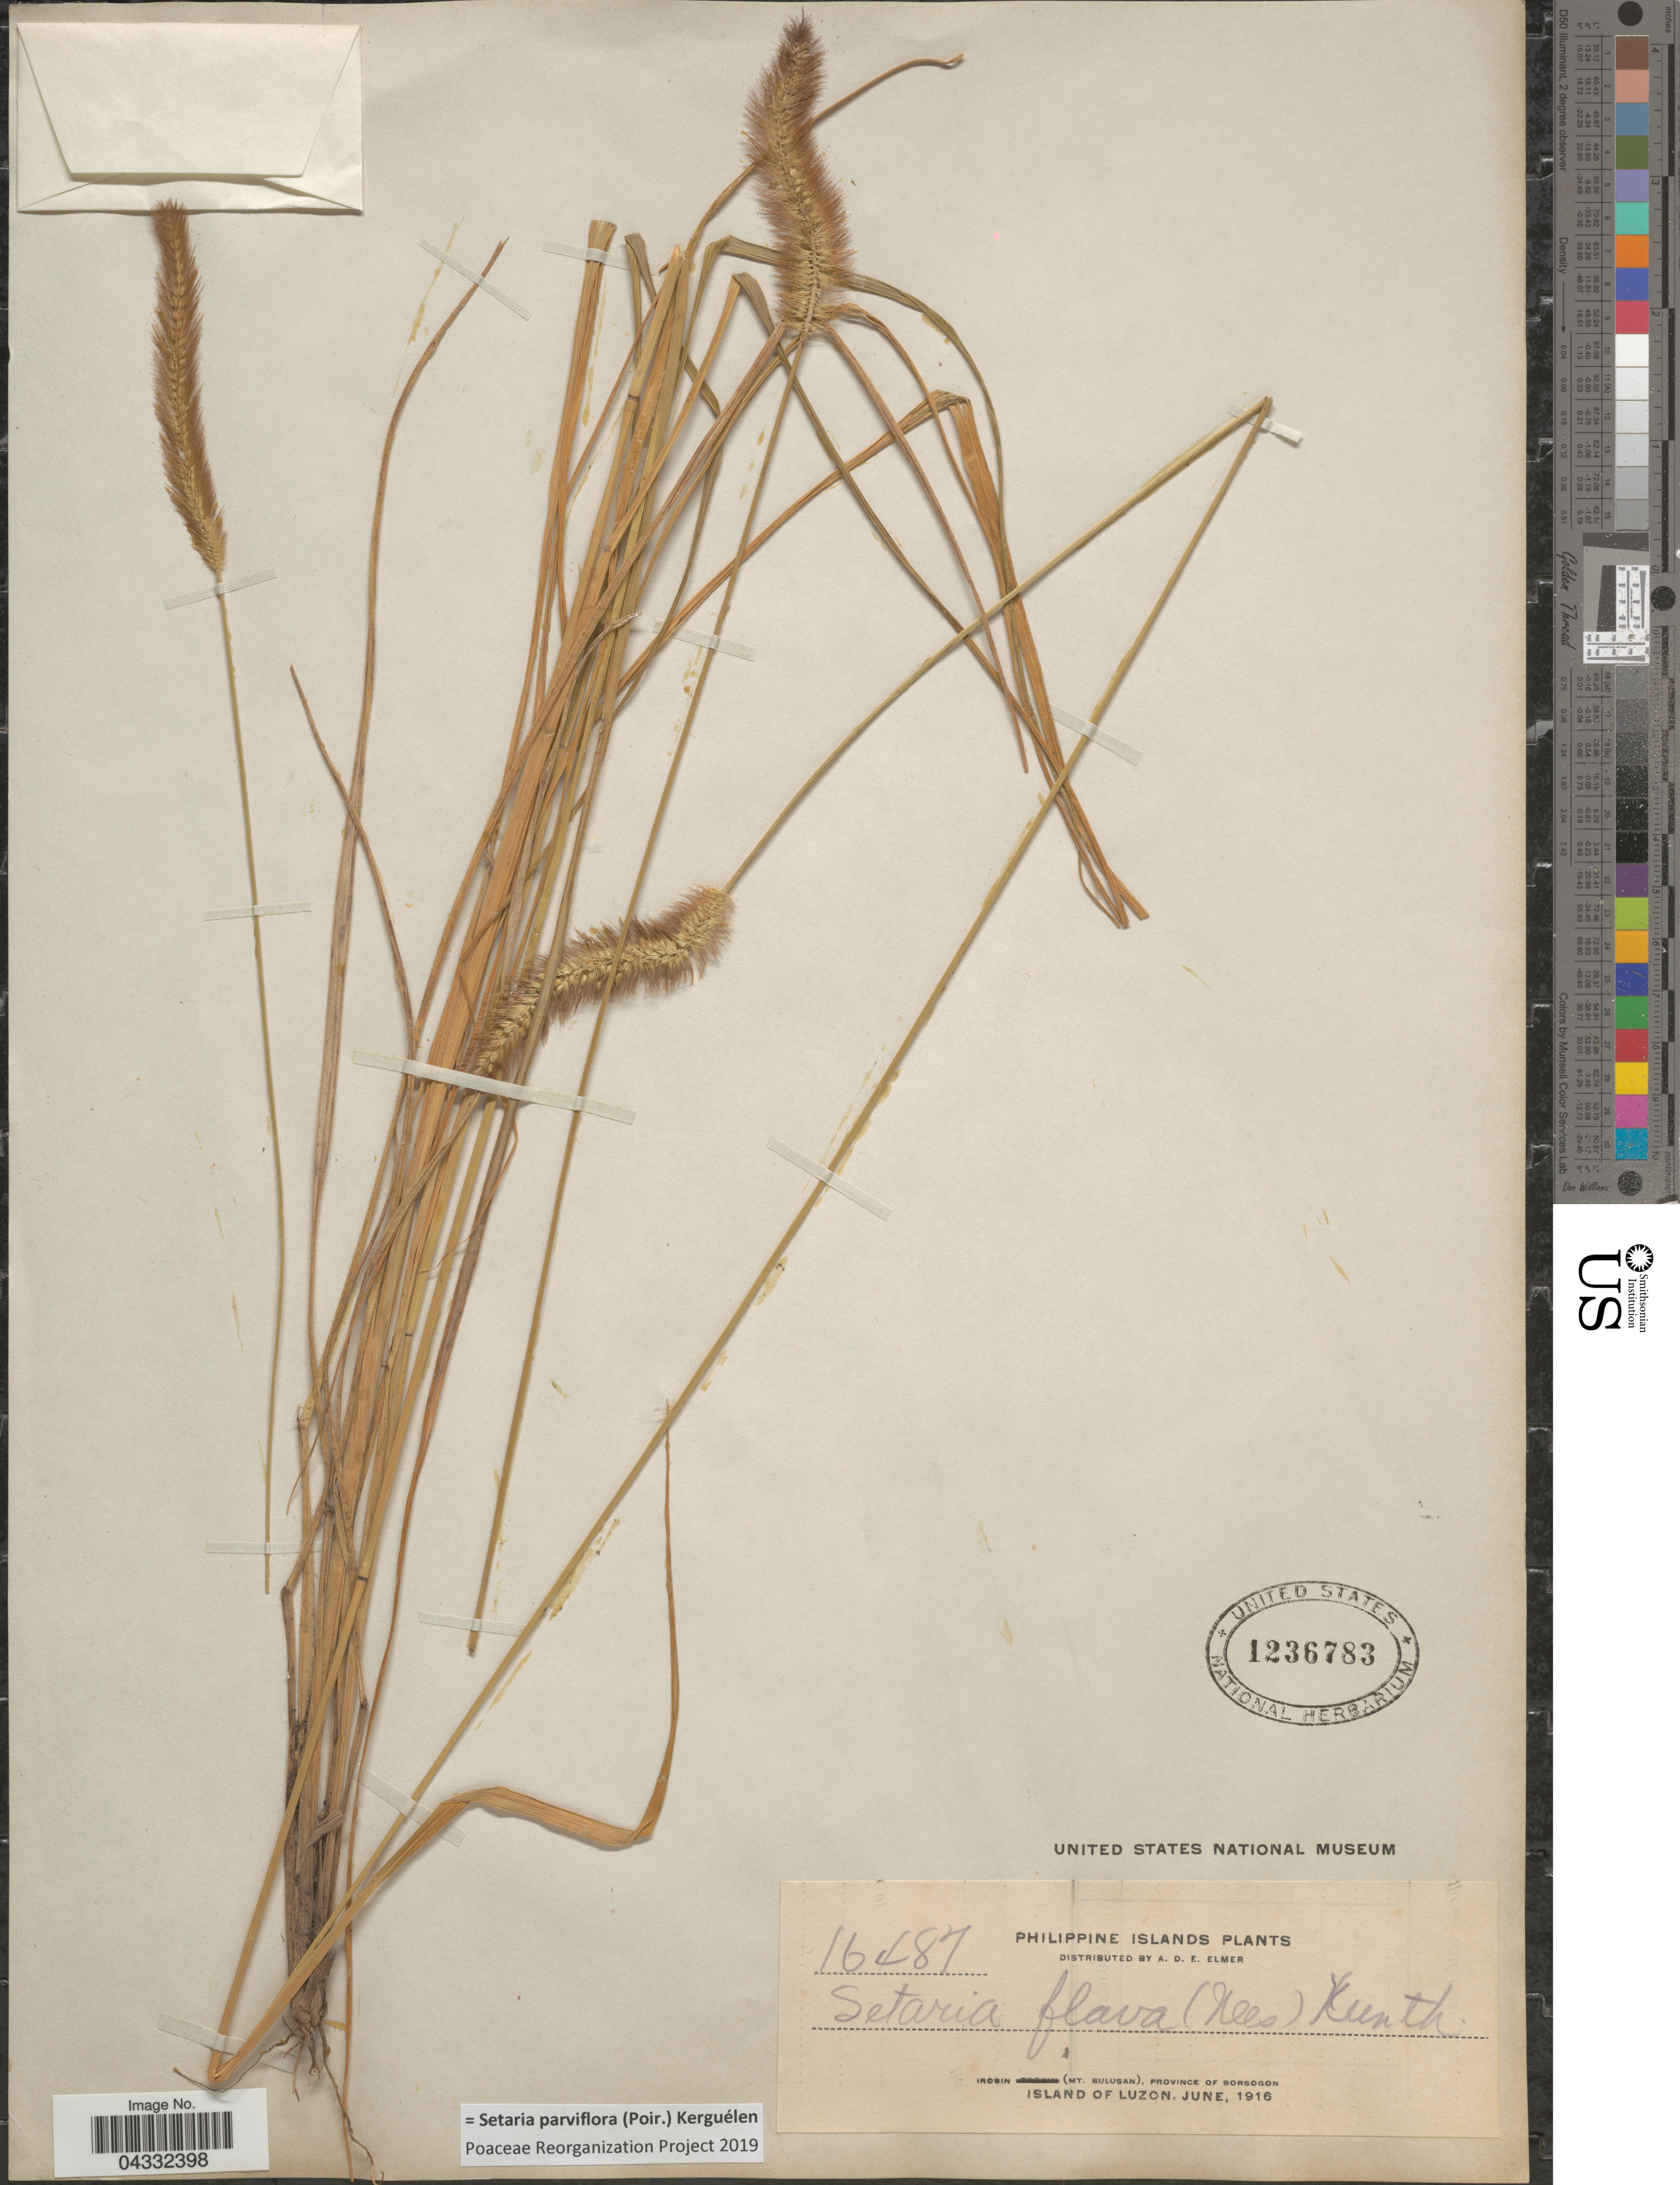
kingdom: Plantae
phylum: Tracheophyta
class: Liliopsida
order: Poales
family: Poaceae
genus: Setaria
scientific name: Setaria parviflora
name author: (Poir.) Kerguélen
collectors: A. D. E. Elmer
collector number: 16487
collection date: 1916-06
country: Philippines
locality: Philippine Islands. Irosin (Mt. Bulusan), Province of Sorsogon. Island of Luzon.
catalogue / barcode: US 1236783